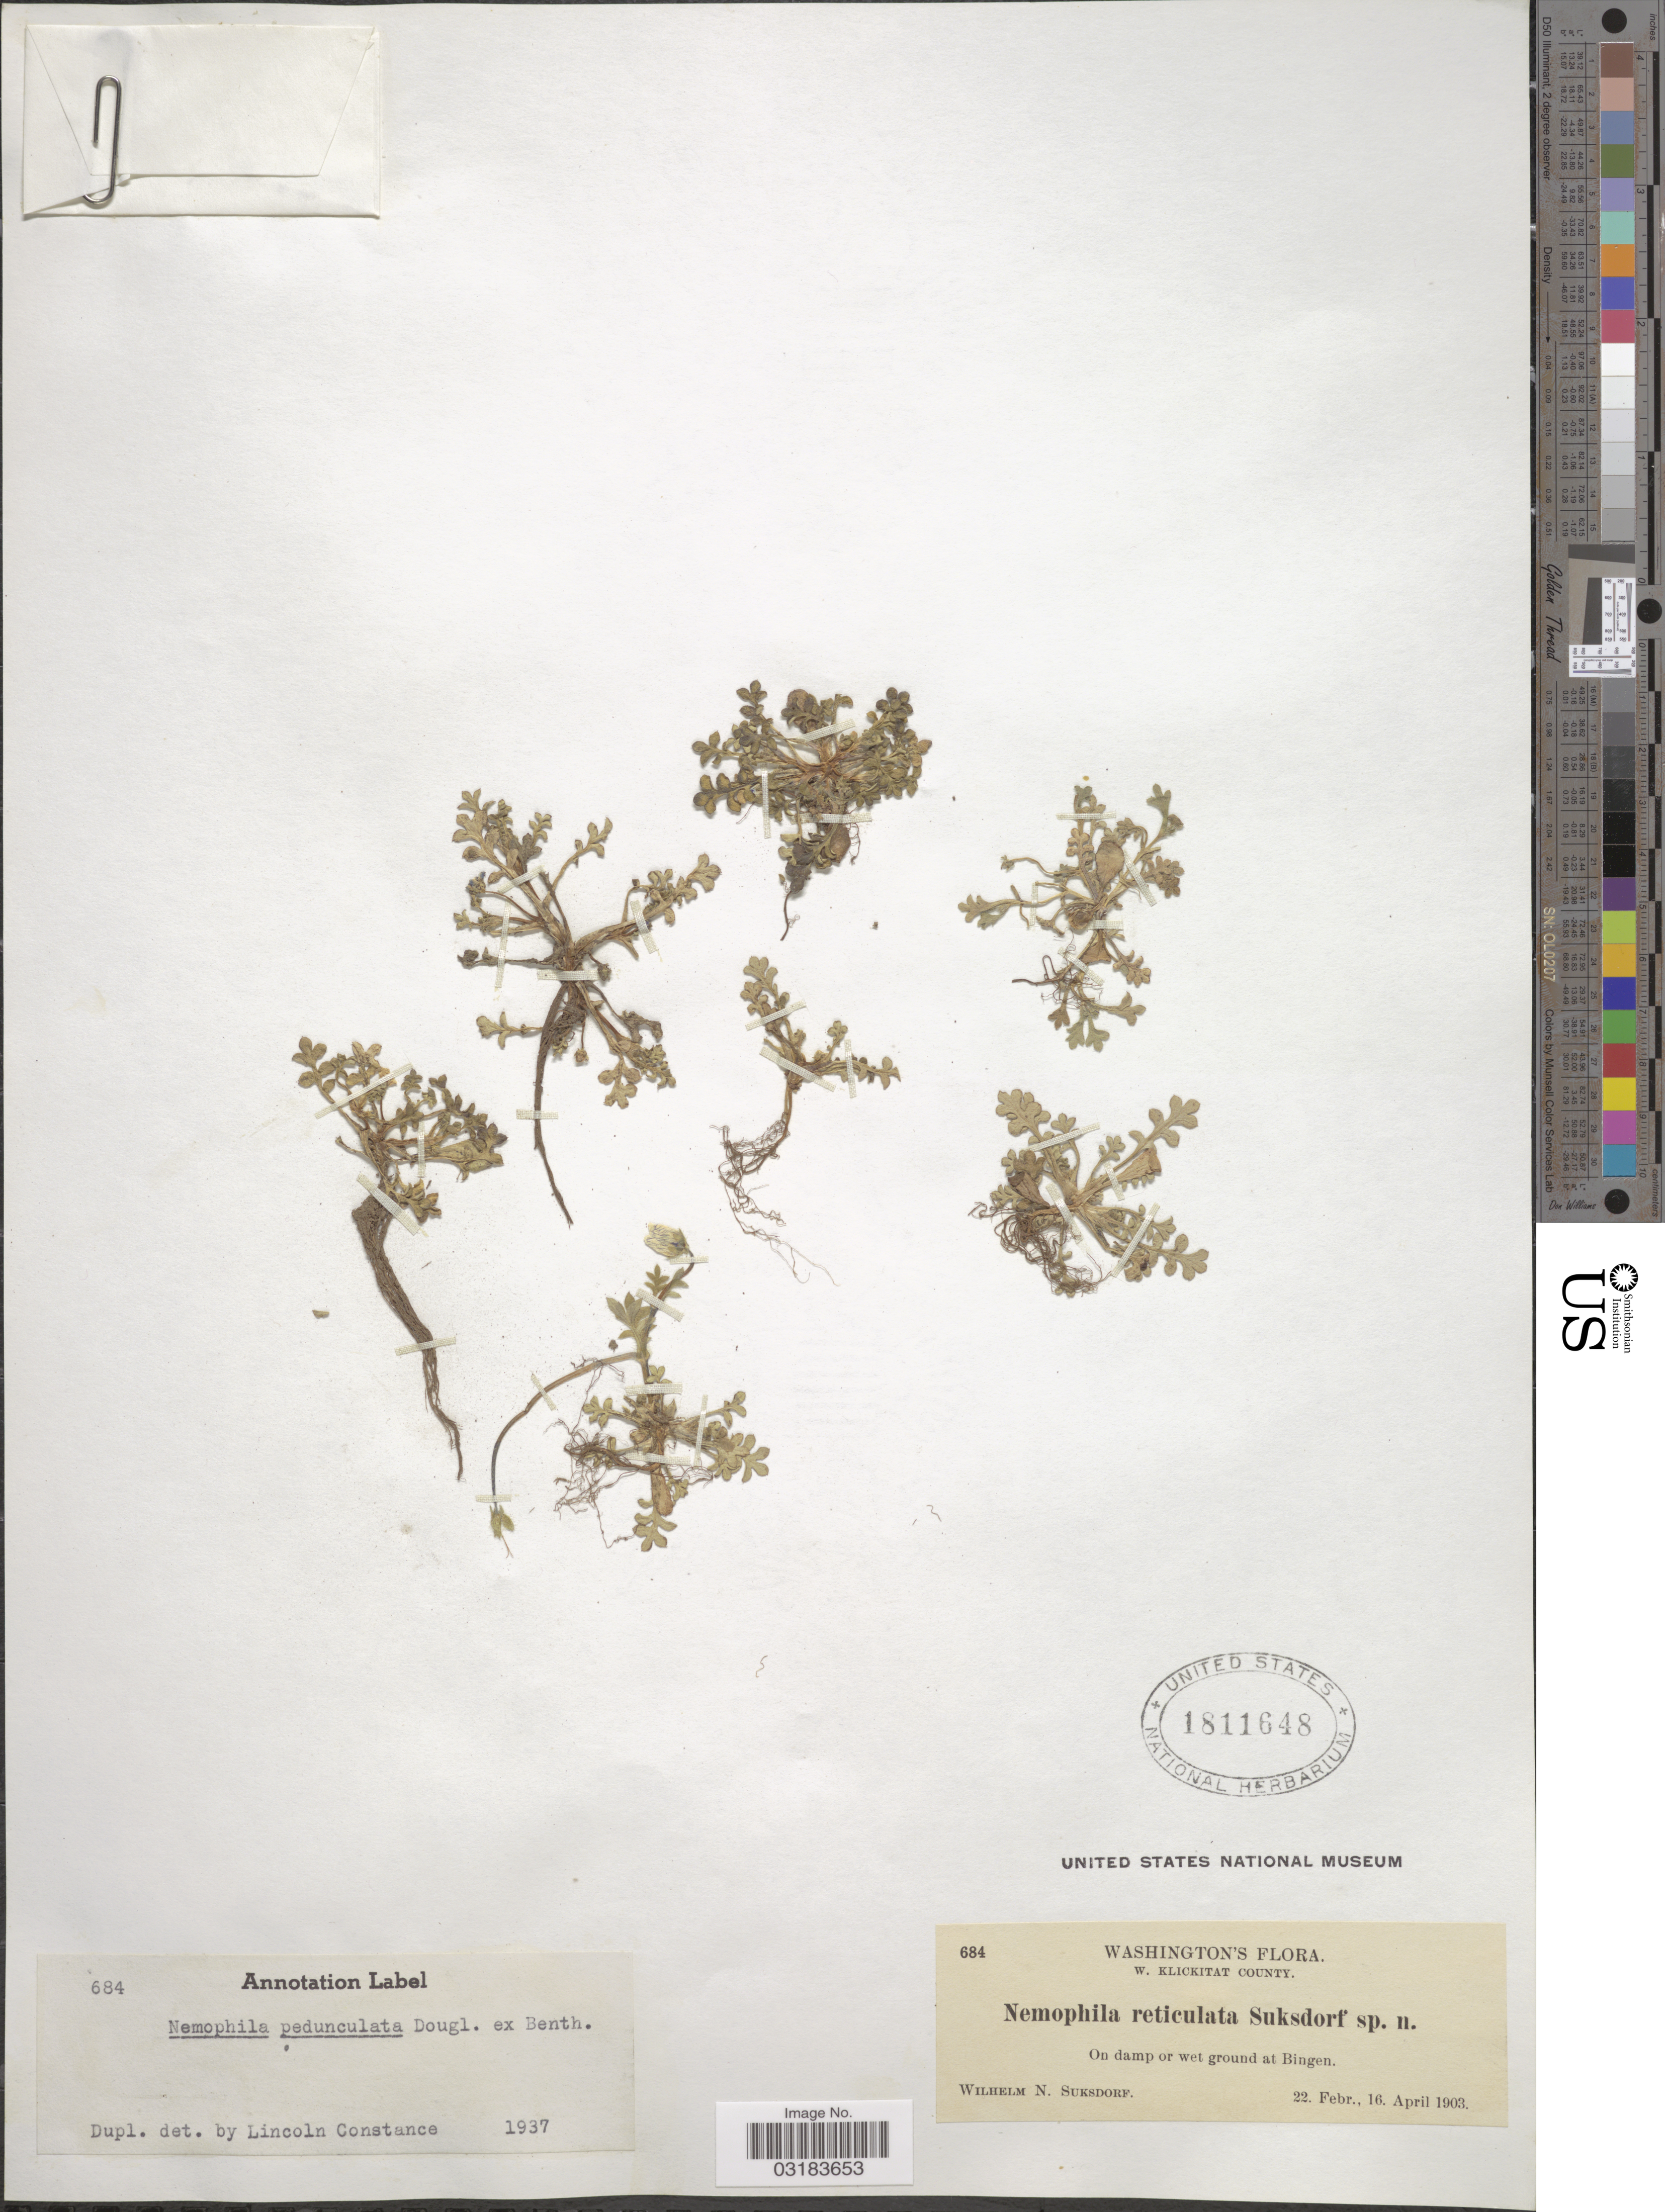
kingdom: Plantae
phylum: Tracheophyta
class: Magnoliopsida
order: Boraginales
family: Hydrophyllaceae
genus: Nemophila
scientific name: Nemophila pedunculata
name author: Douglas ex Benth.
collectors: W. N. Suksdorf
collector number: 684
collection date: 1903-02-22/1903-04-16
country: United States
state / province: Washington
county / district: Klickitat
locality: W. Klickitat County. On damp or wet ground at Bingen.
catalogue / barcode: US 1811648